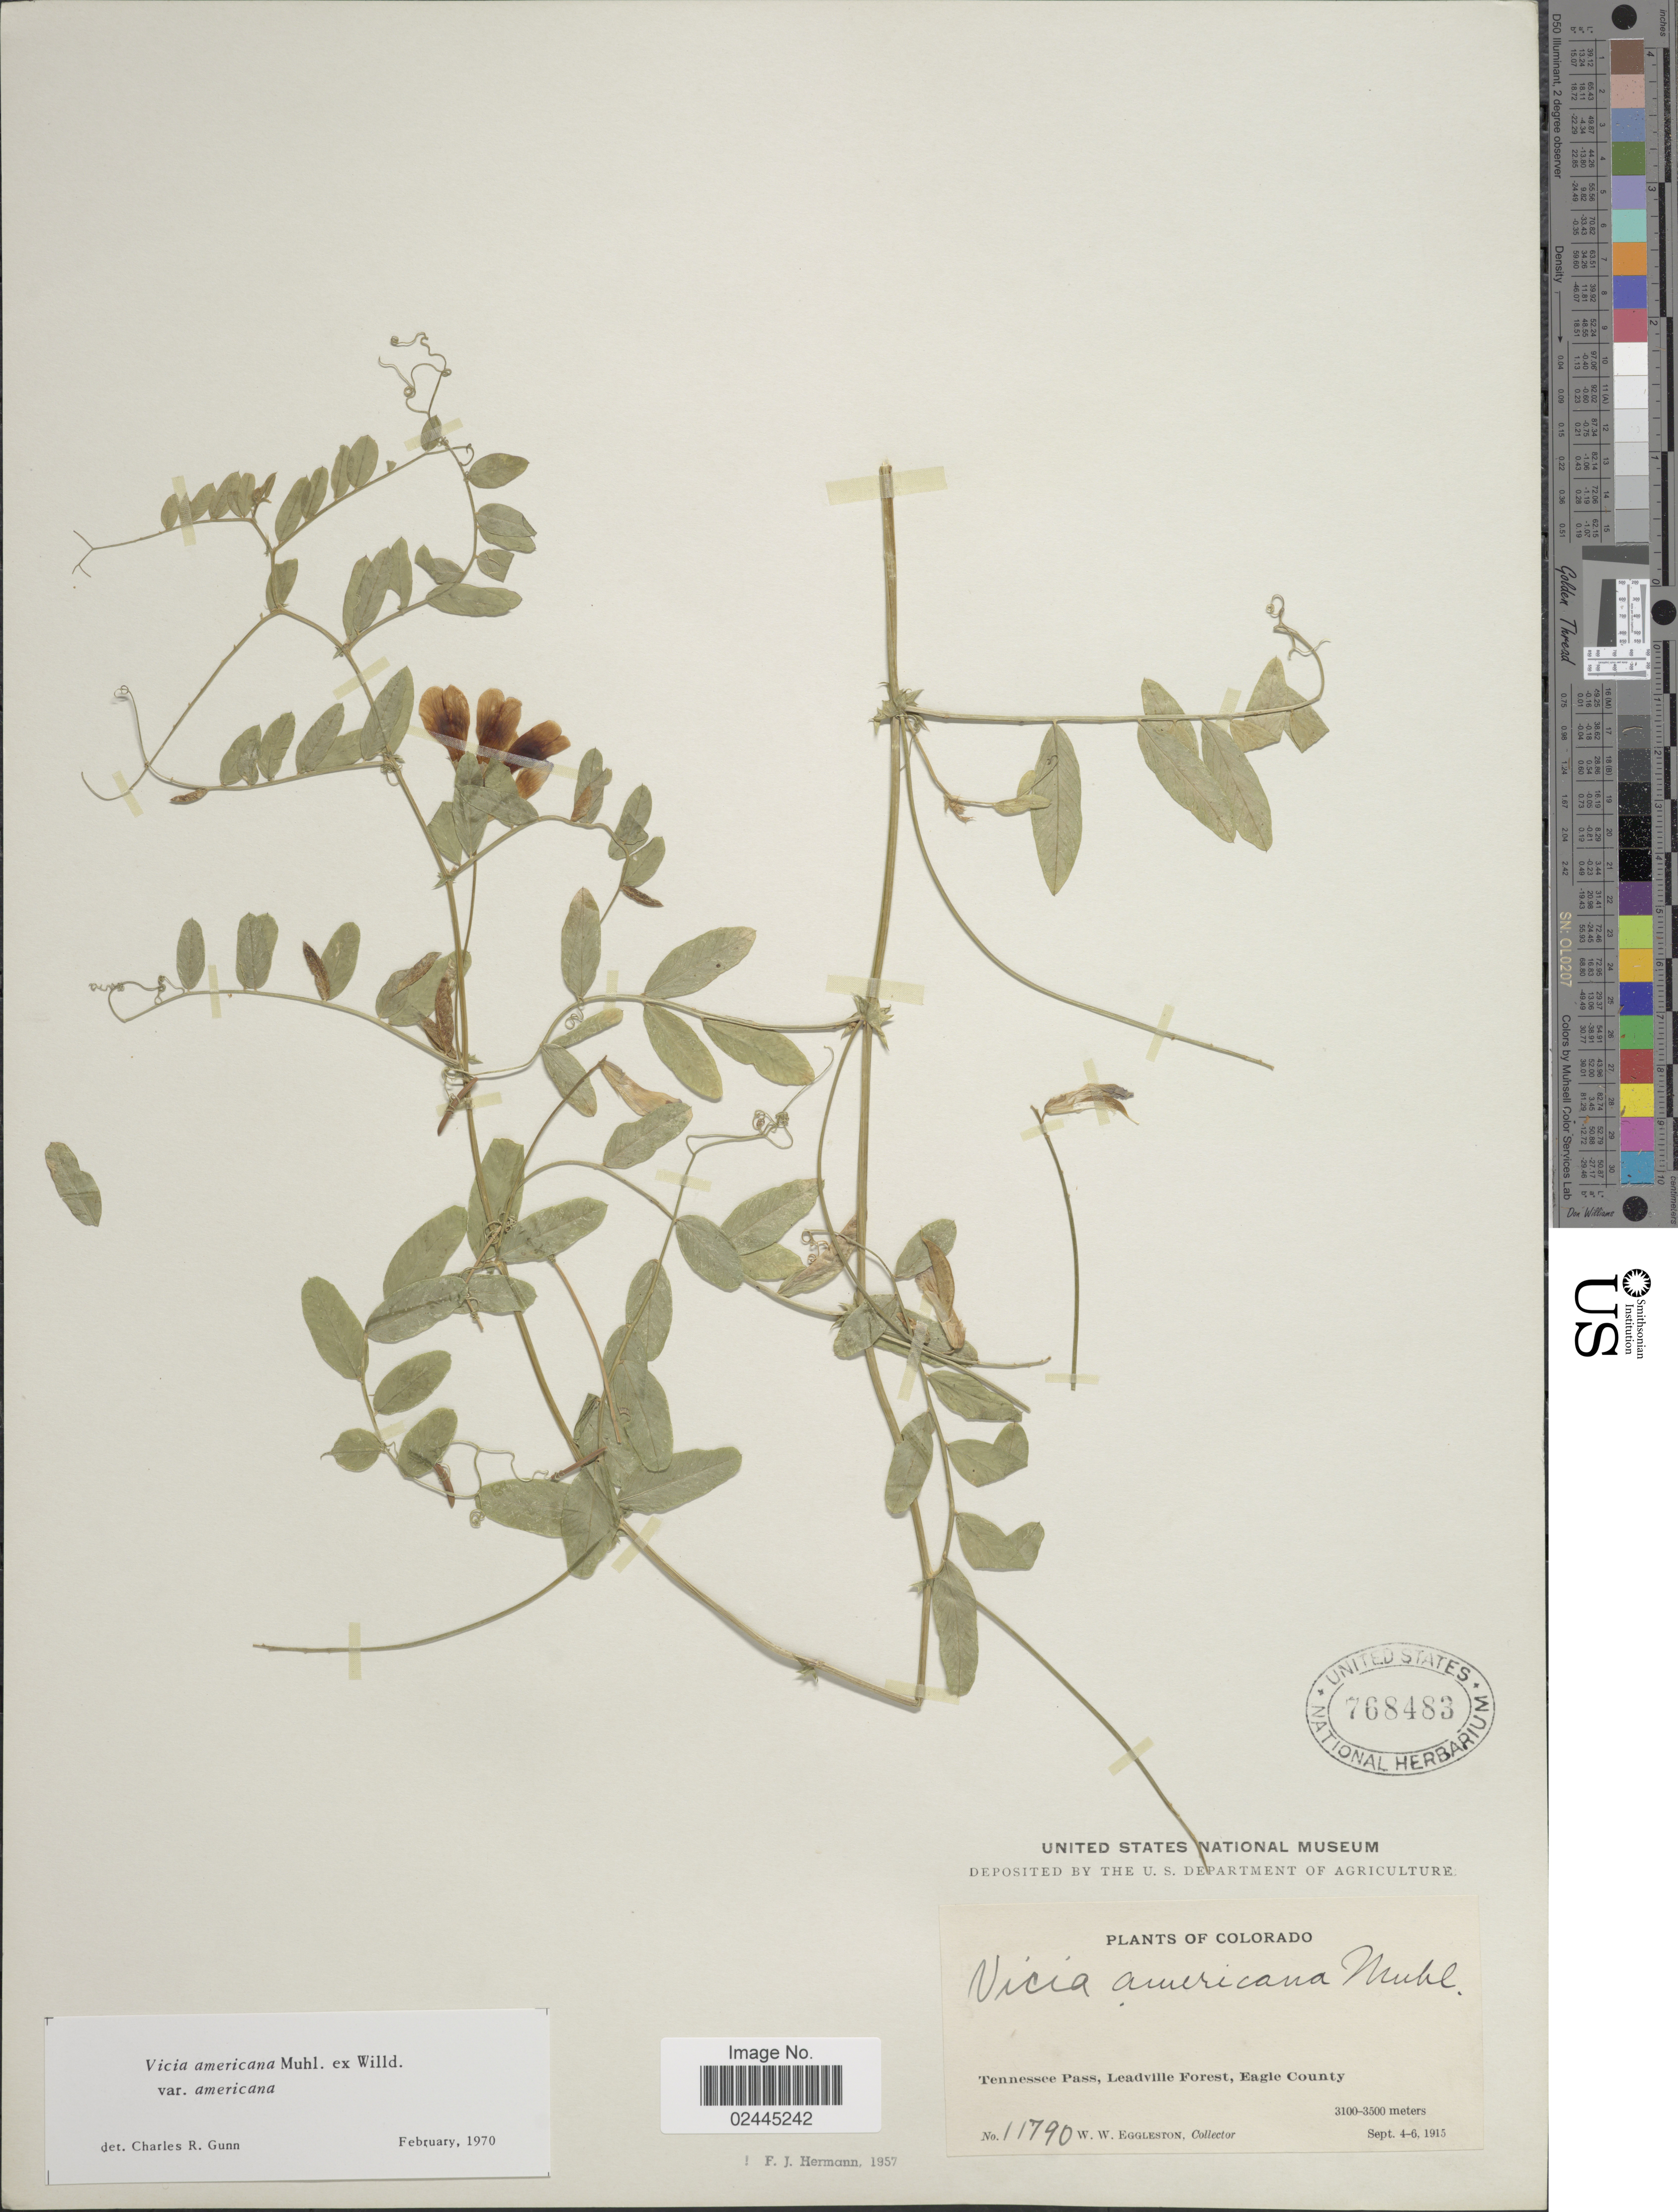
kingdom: Plantae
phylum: Tracheophyta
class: Magnoliopsida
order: Fabales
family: Fabaceae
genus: Vicia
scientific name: Vicia americana var. americana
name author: Muhl. ex Willd.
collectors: W. W. Eggleston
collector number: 11790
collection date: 1915-09-04/1915-09-06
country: United States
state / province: Colorado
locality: Tennessee Pass, Leadville Forest , Eagle County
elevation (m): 3100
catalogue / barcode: US 768483